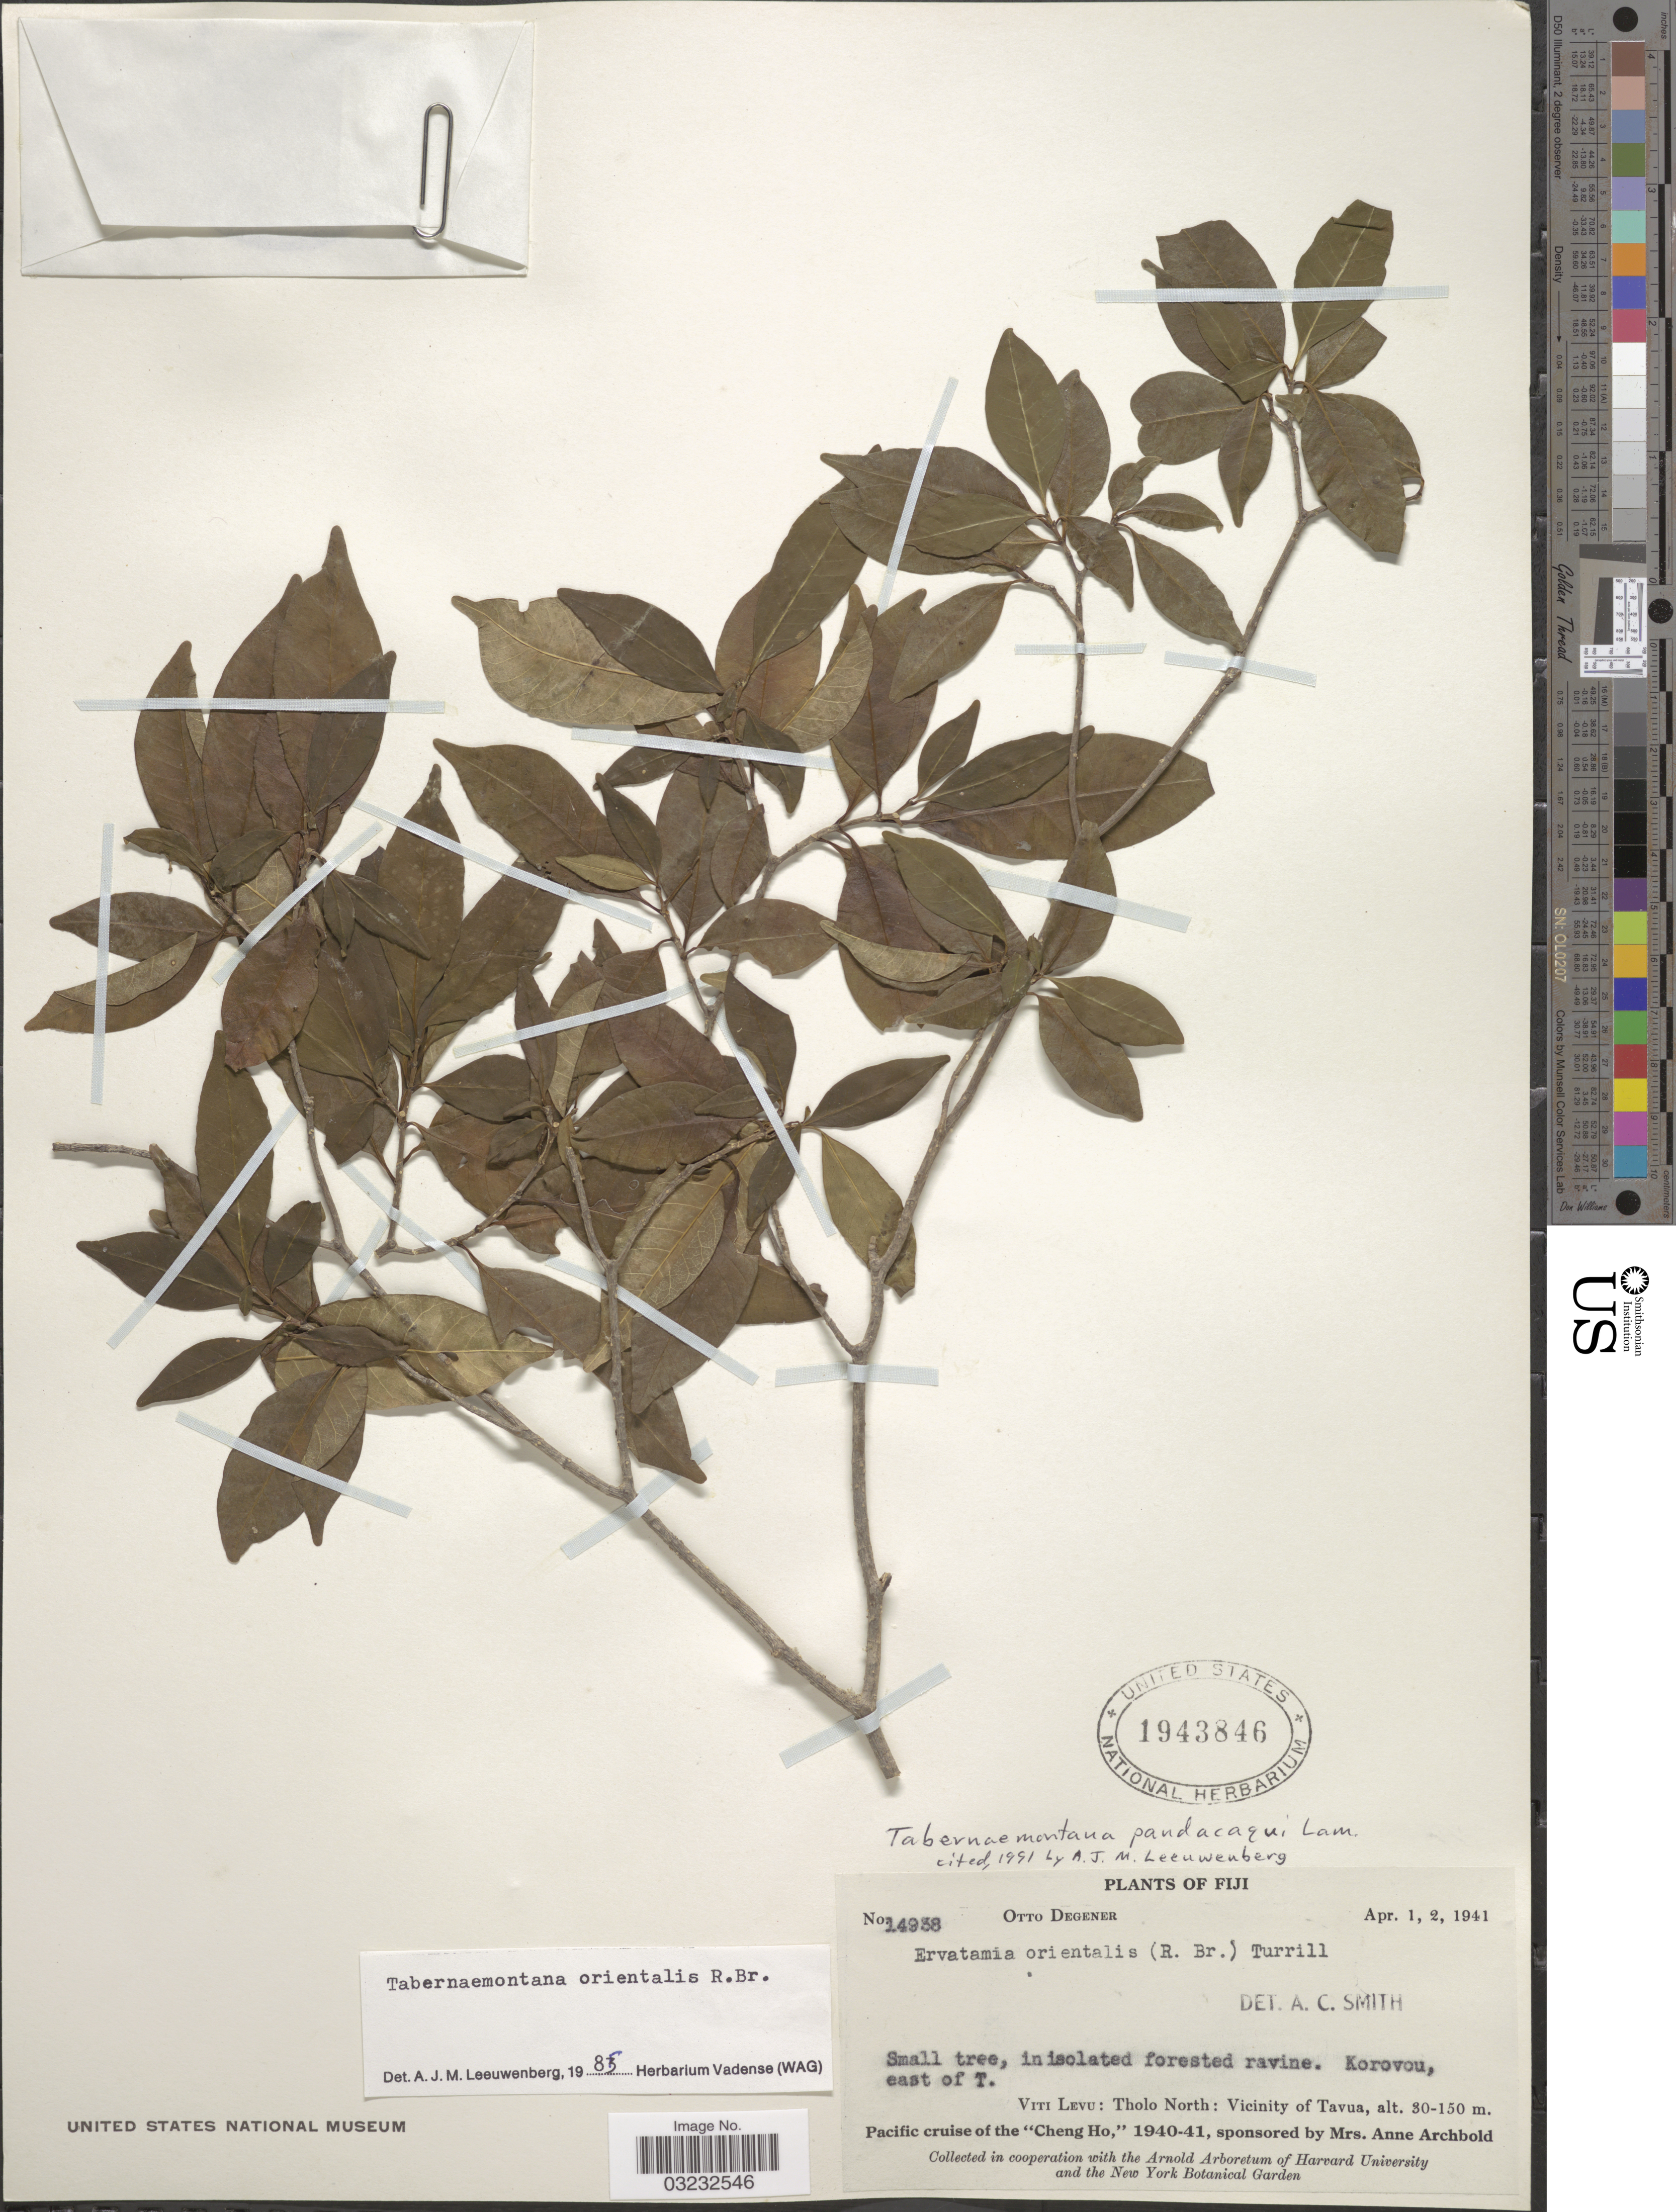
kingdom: Plantae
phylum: Tracheophyta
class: Magnoliopsida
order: Gentianales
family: Apocynaceae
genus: Tabernaemontana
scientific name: Tabernaemontana pandacaqui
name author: Poir.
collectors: O. Degener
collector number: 14938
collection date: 1941-04-01/1941-04-02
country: Fiji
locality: Korovou east of T., Viti Levu: Tholo North: Vicinity of Tavua.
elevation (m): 30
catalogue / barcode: US 1943846